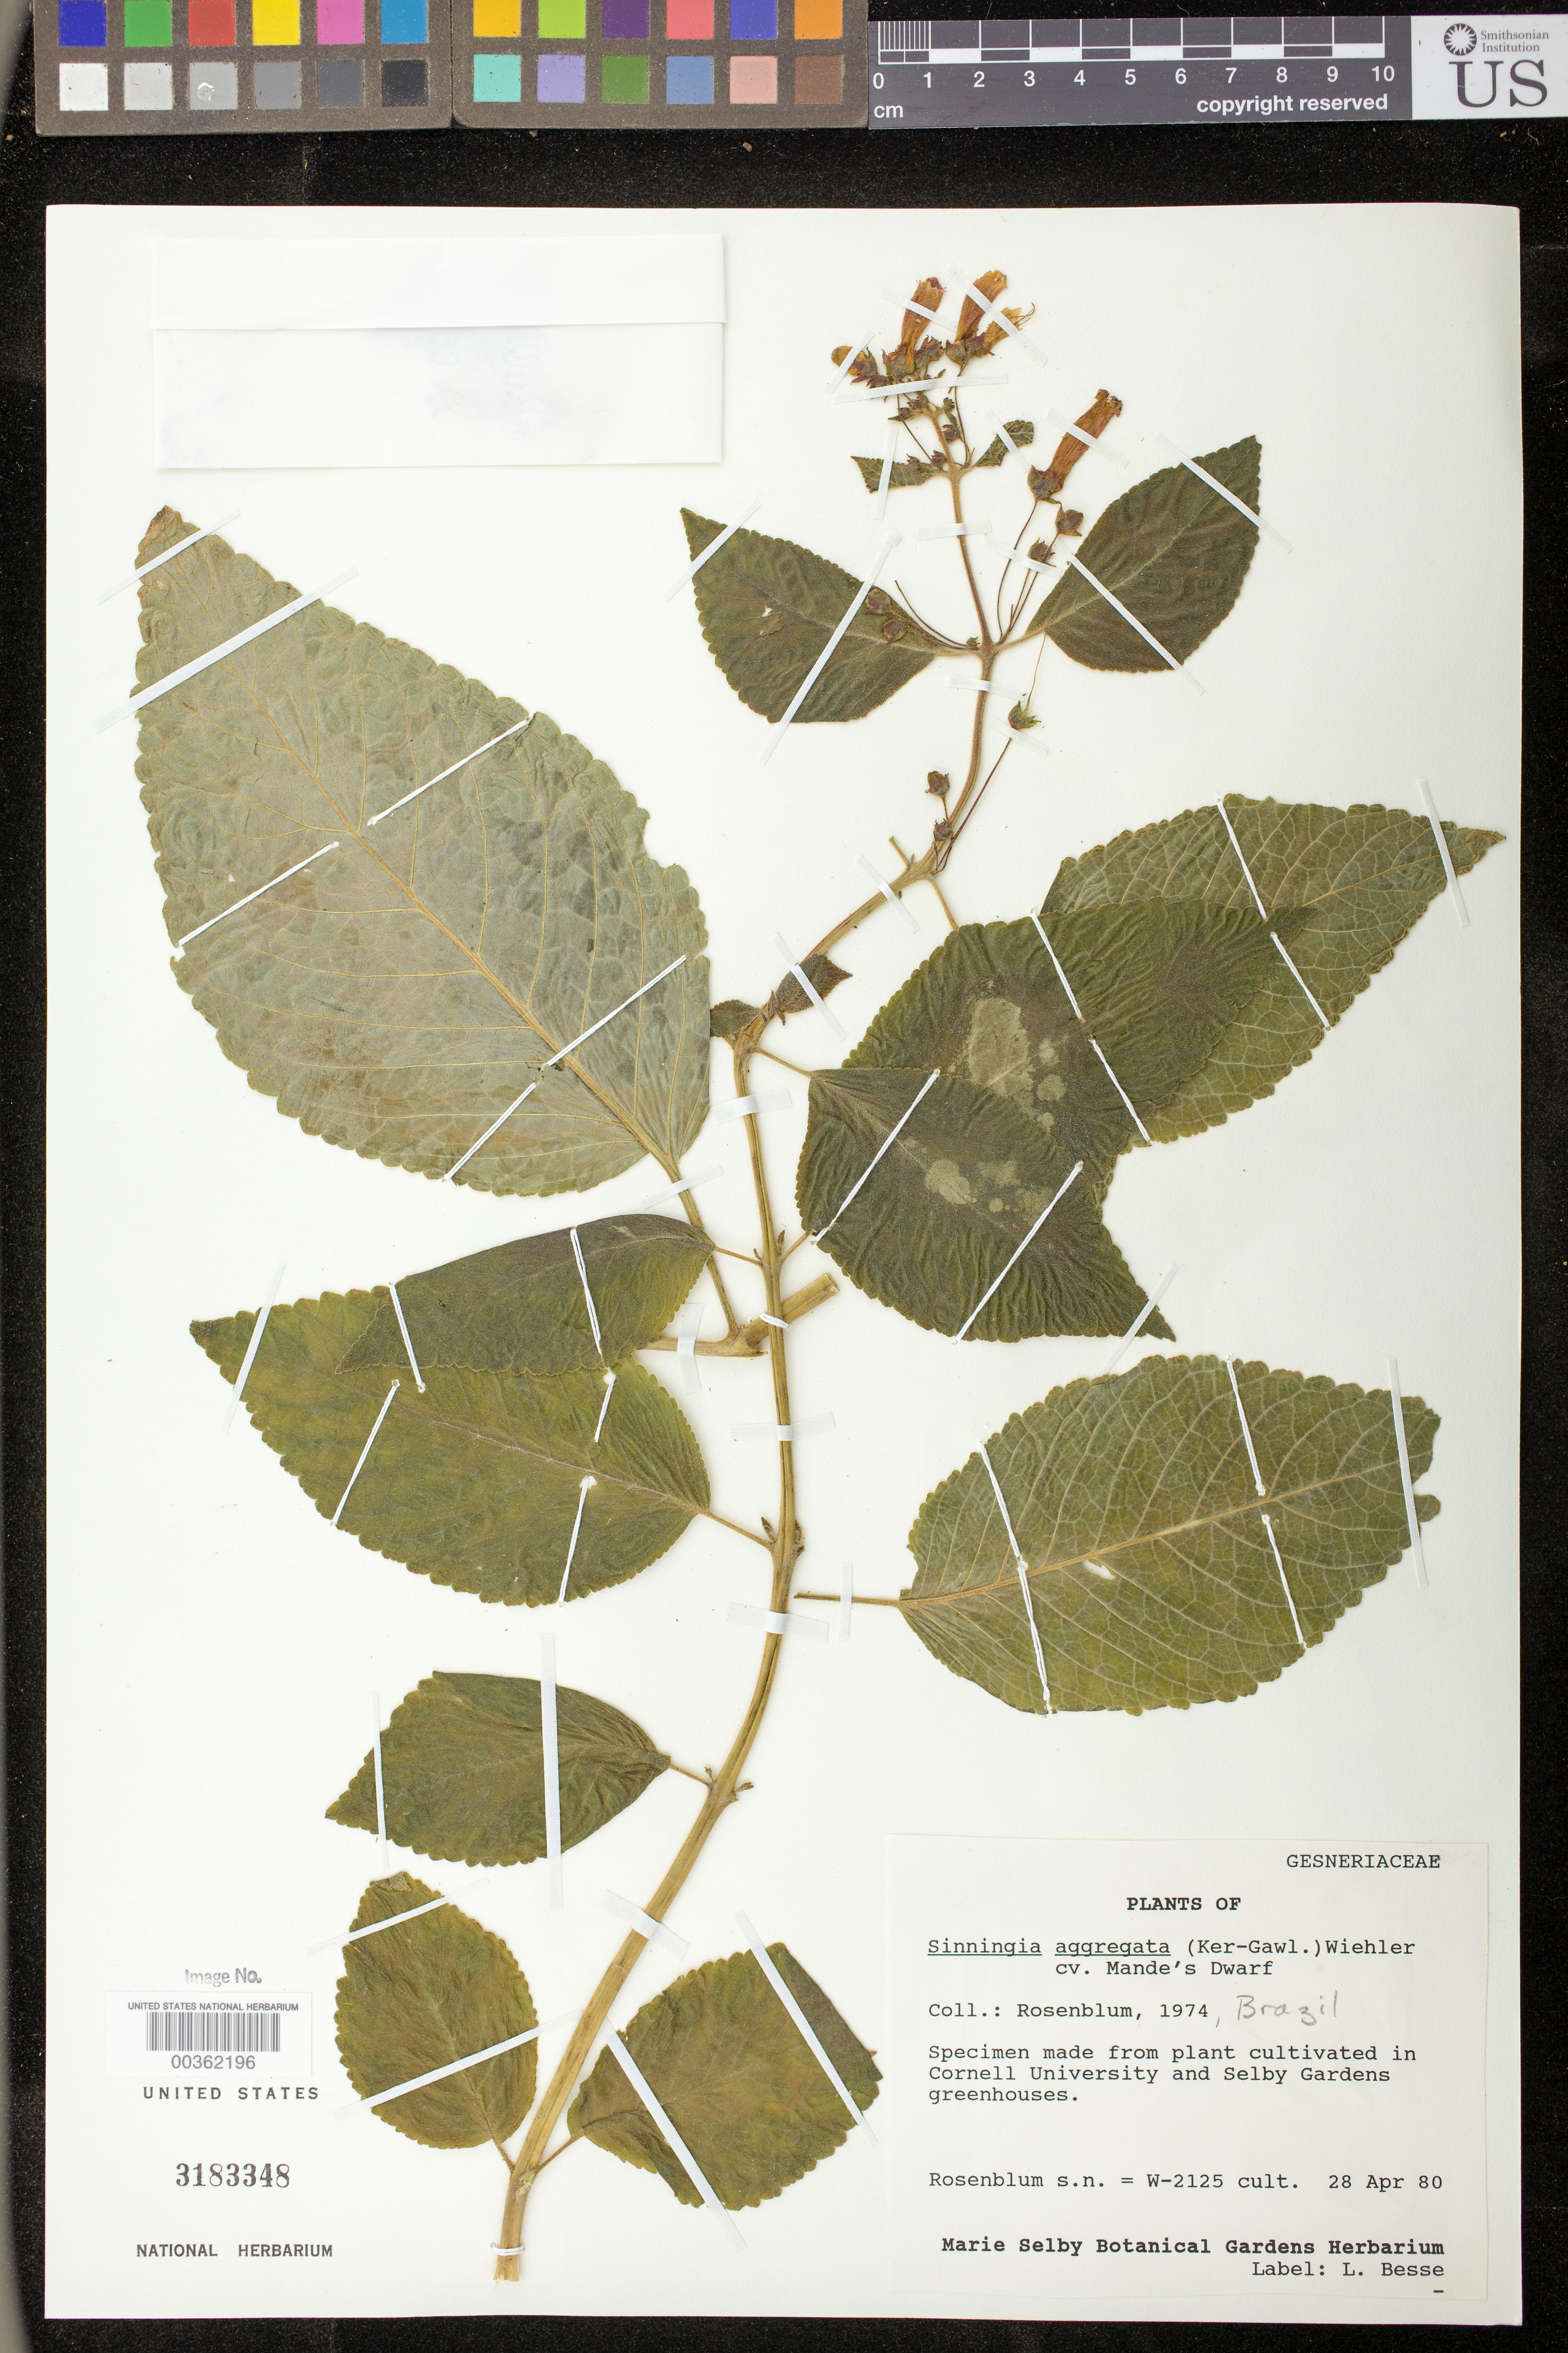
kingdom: Plantae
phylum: Tracheophyta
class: Magnoliopsida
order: Lamiales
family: Gesneriaceae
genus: Sinningia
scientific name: Sinningia aggregata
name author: (Ker Gawl.) Wiehler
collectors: H. J. Wiehler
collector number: s.n. [W-2125]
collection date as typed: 1974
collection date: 1974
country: United States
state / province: Florida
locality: Cultivated in greenhouse at Marie Selby Botanical Garden.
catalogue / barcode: US 3183348